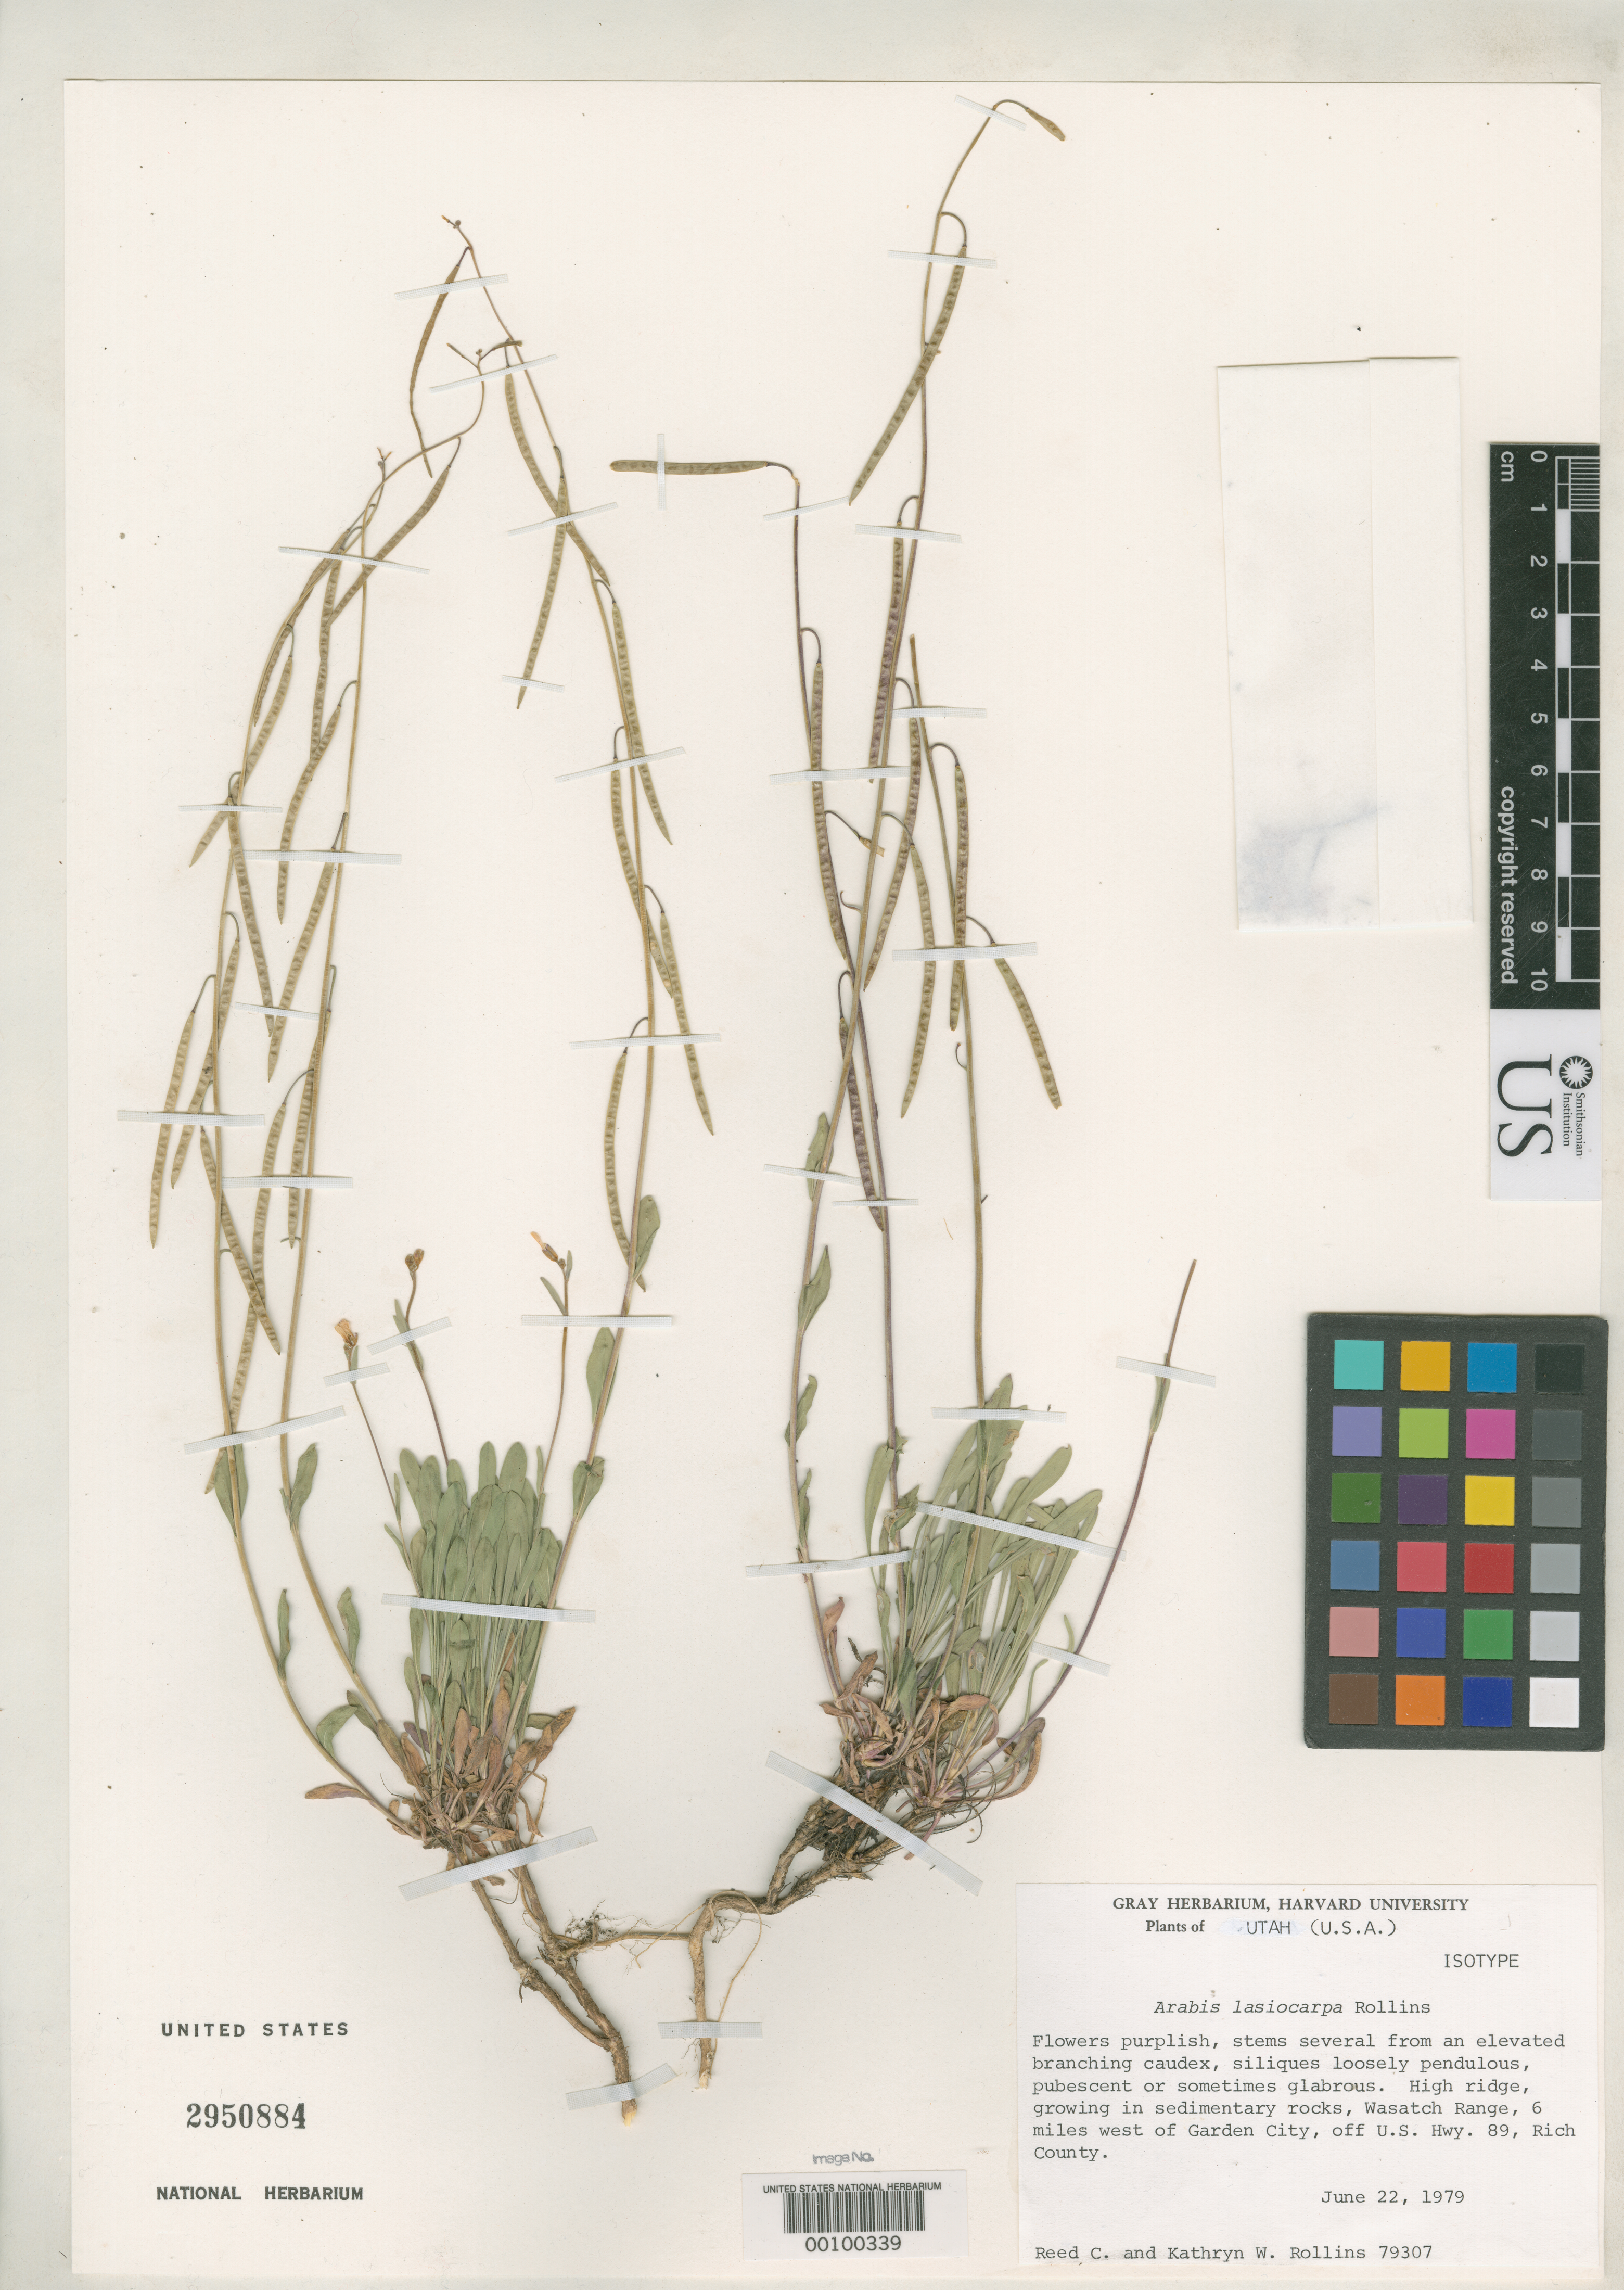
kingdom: Plantae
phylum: Tracheophyta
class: Magnoliopsida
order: Brassicales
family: Brassicaceae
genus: Arabis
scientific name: Arabis lasiocarpa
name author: Rollins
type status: Isotype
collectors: R. C. Rollins & K. W. Rollins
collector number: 79307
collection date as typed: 22 Jun 1979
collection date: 1979-06-22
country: United States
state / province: Utah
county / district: Rich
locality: Wasatch Range, 6 mi W of Garden City, off US Hwy 89.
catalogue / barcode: US 2950884